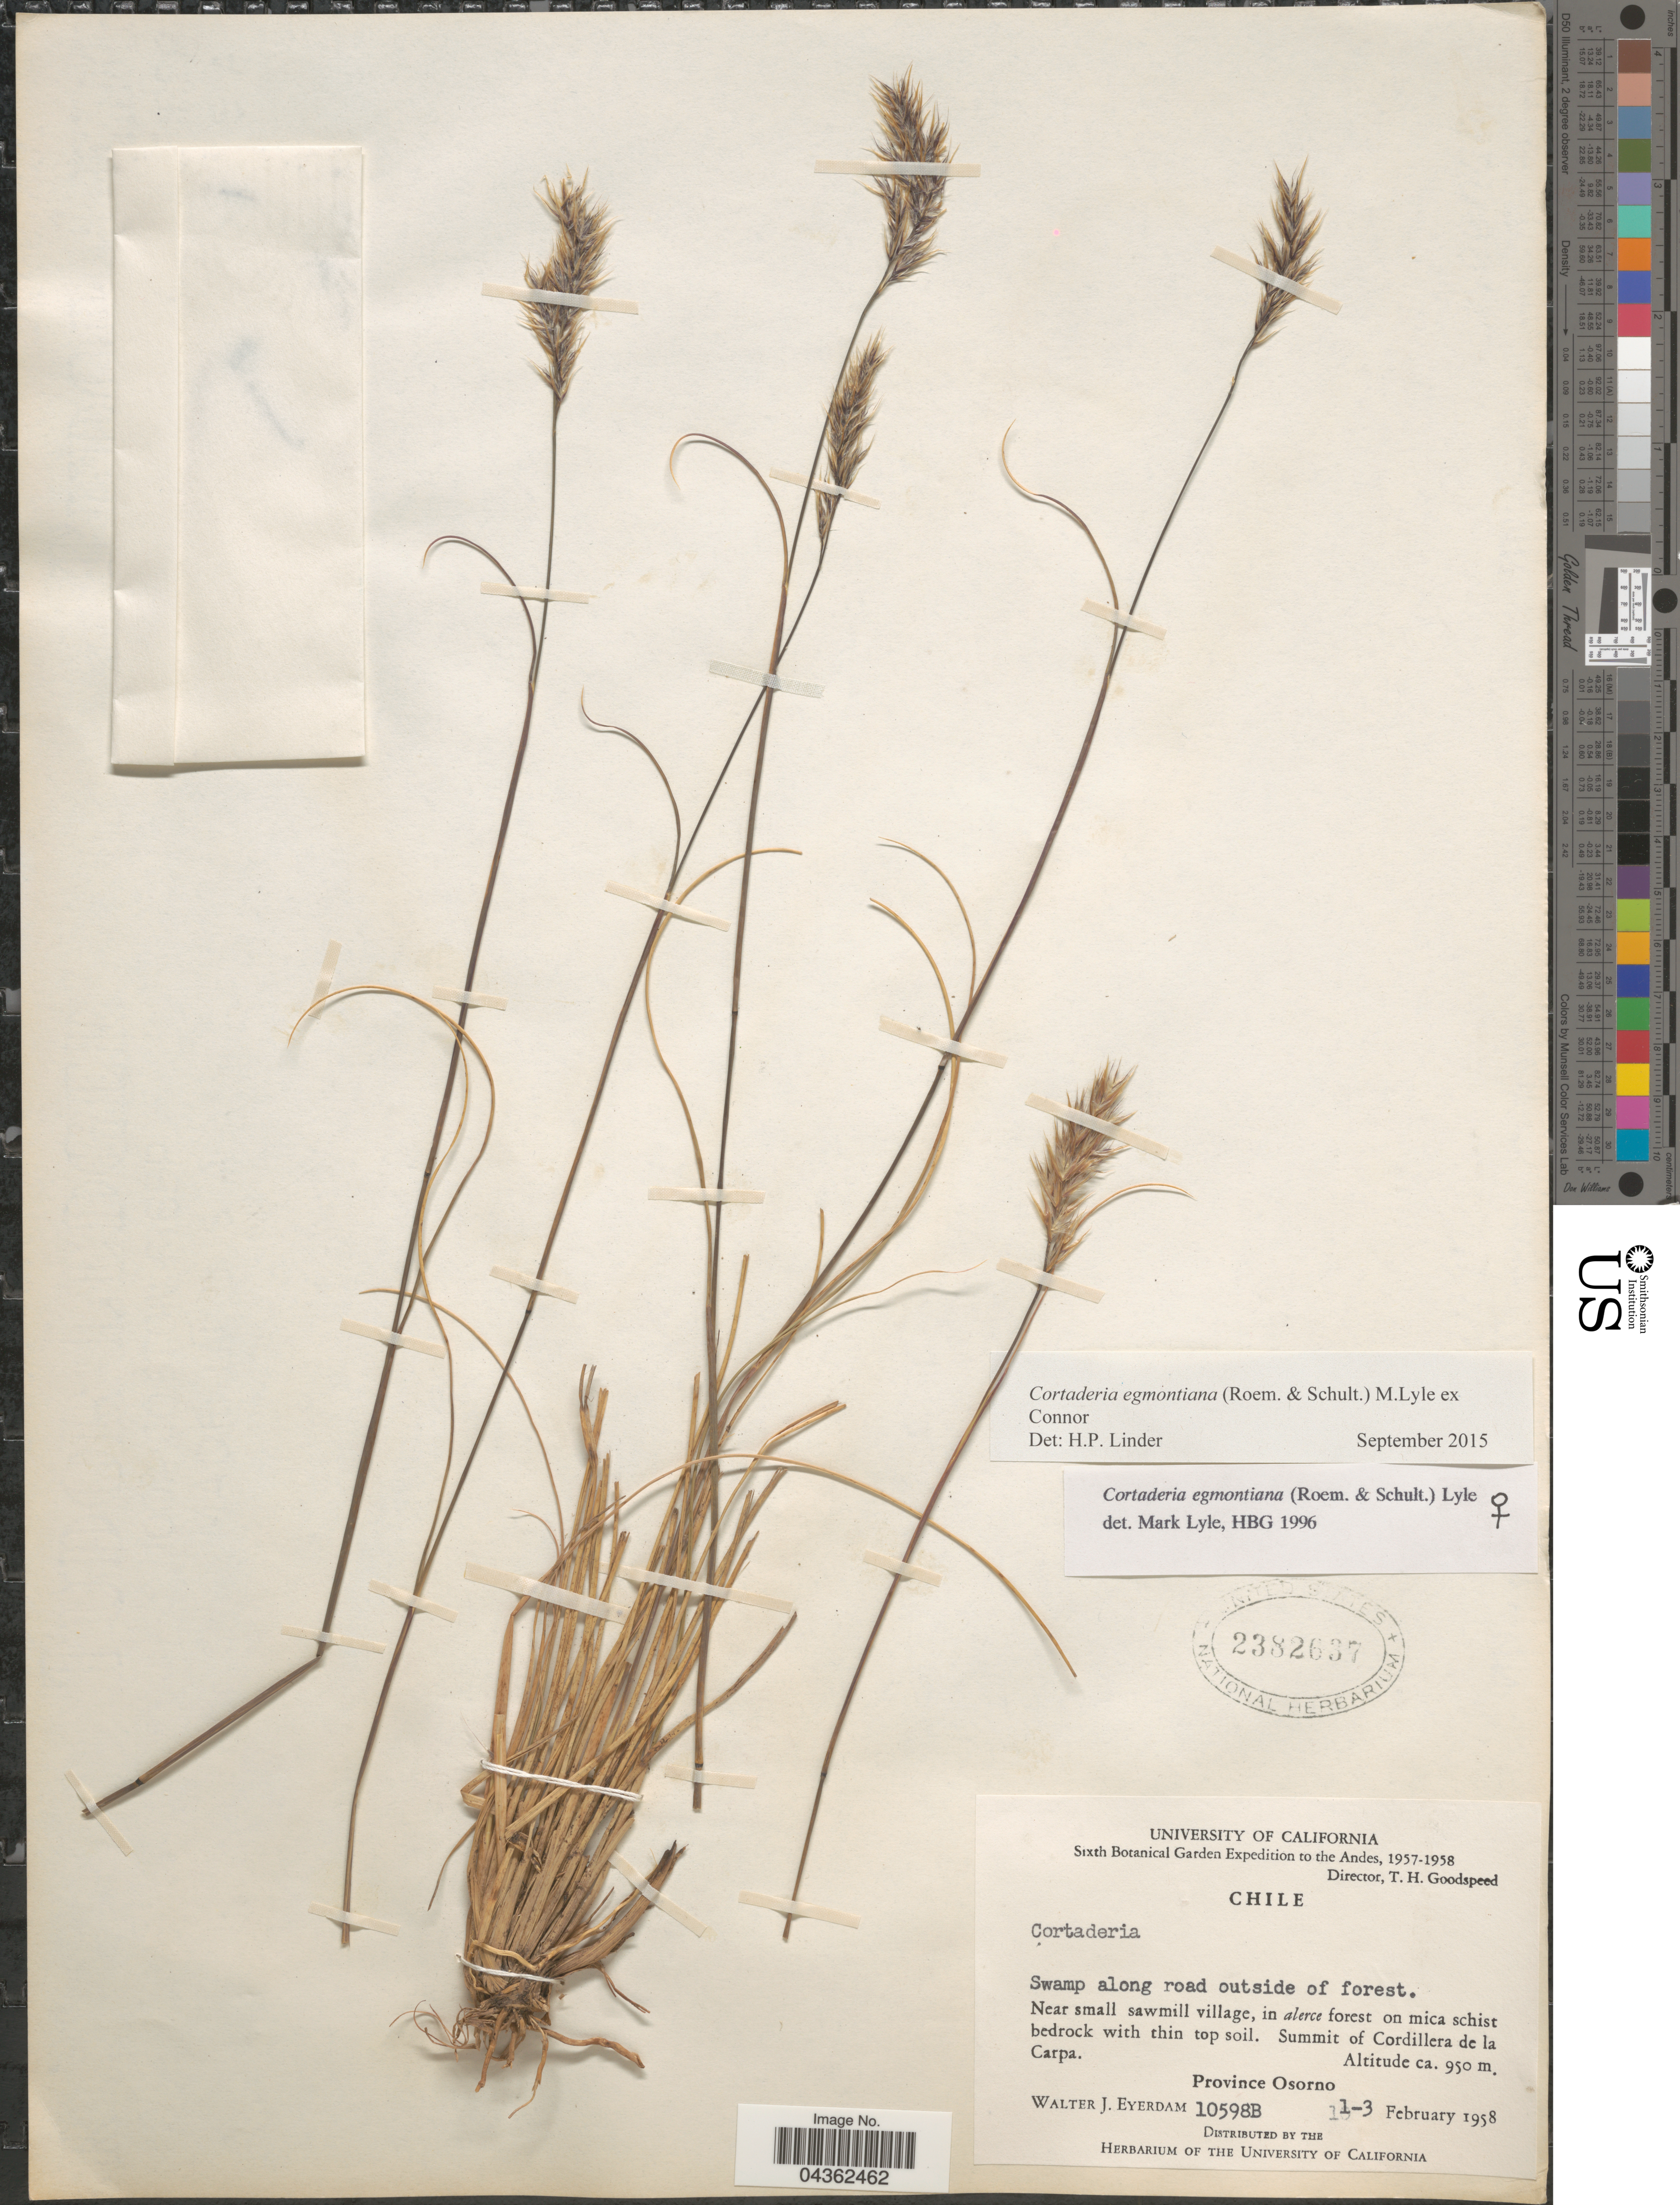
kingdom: Plantae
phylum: Tracheophyta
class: Liliopsida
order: Poales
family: Poaceae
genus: Cortaderia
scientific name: Cortaderia egmontiana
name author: (Roem. & Schult.) Lyle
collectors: W. J. Eyerdam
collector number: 10598B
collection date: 1958-02-01/1958-02-03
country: Chile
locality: Sixth Botanical Garden Expedition to the Andes, 1957-1958. Near small sawmill village. Summit of Cordillera de la Carpa. Province Osorno.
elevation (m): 950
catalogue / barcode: US 2382637